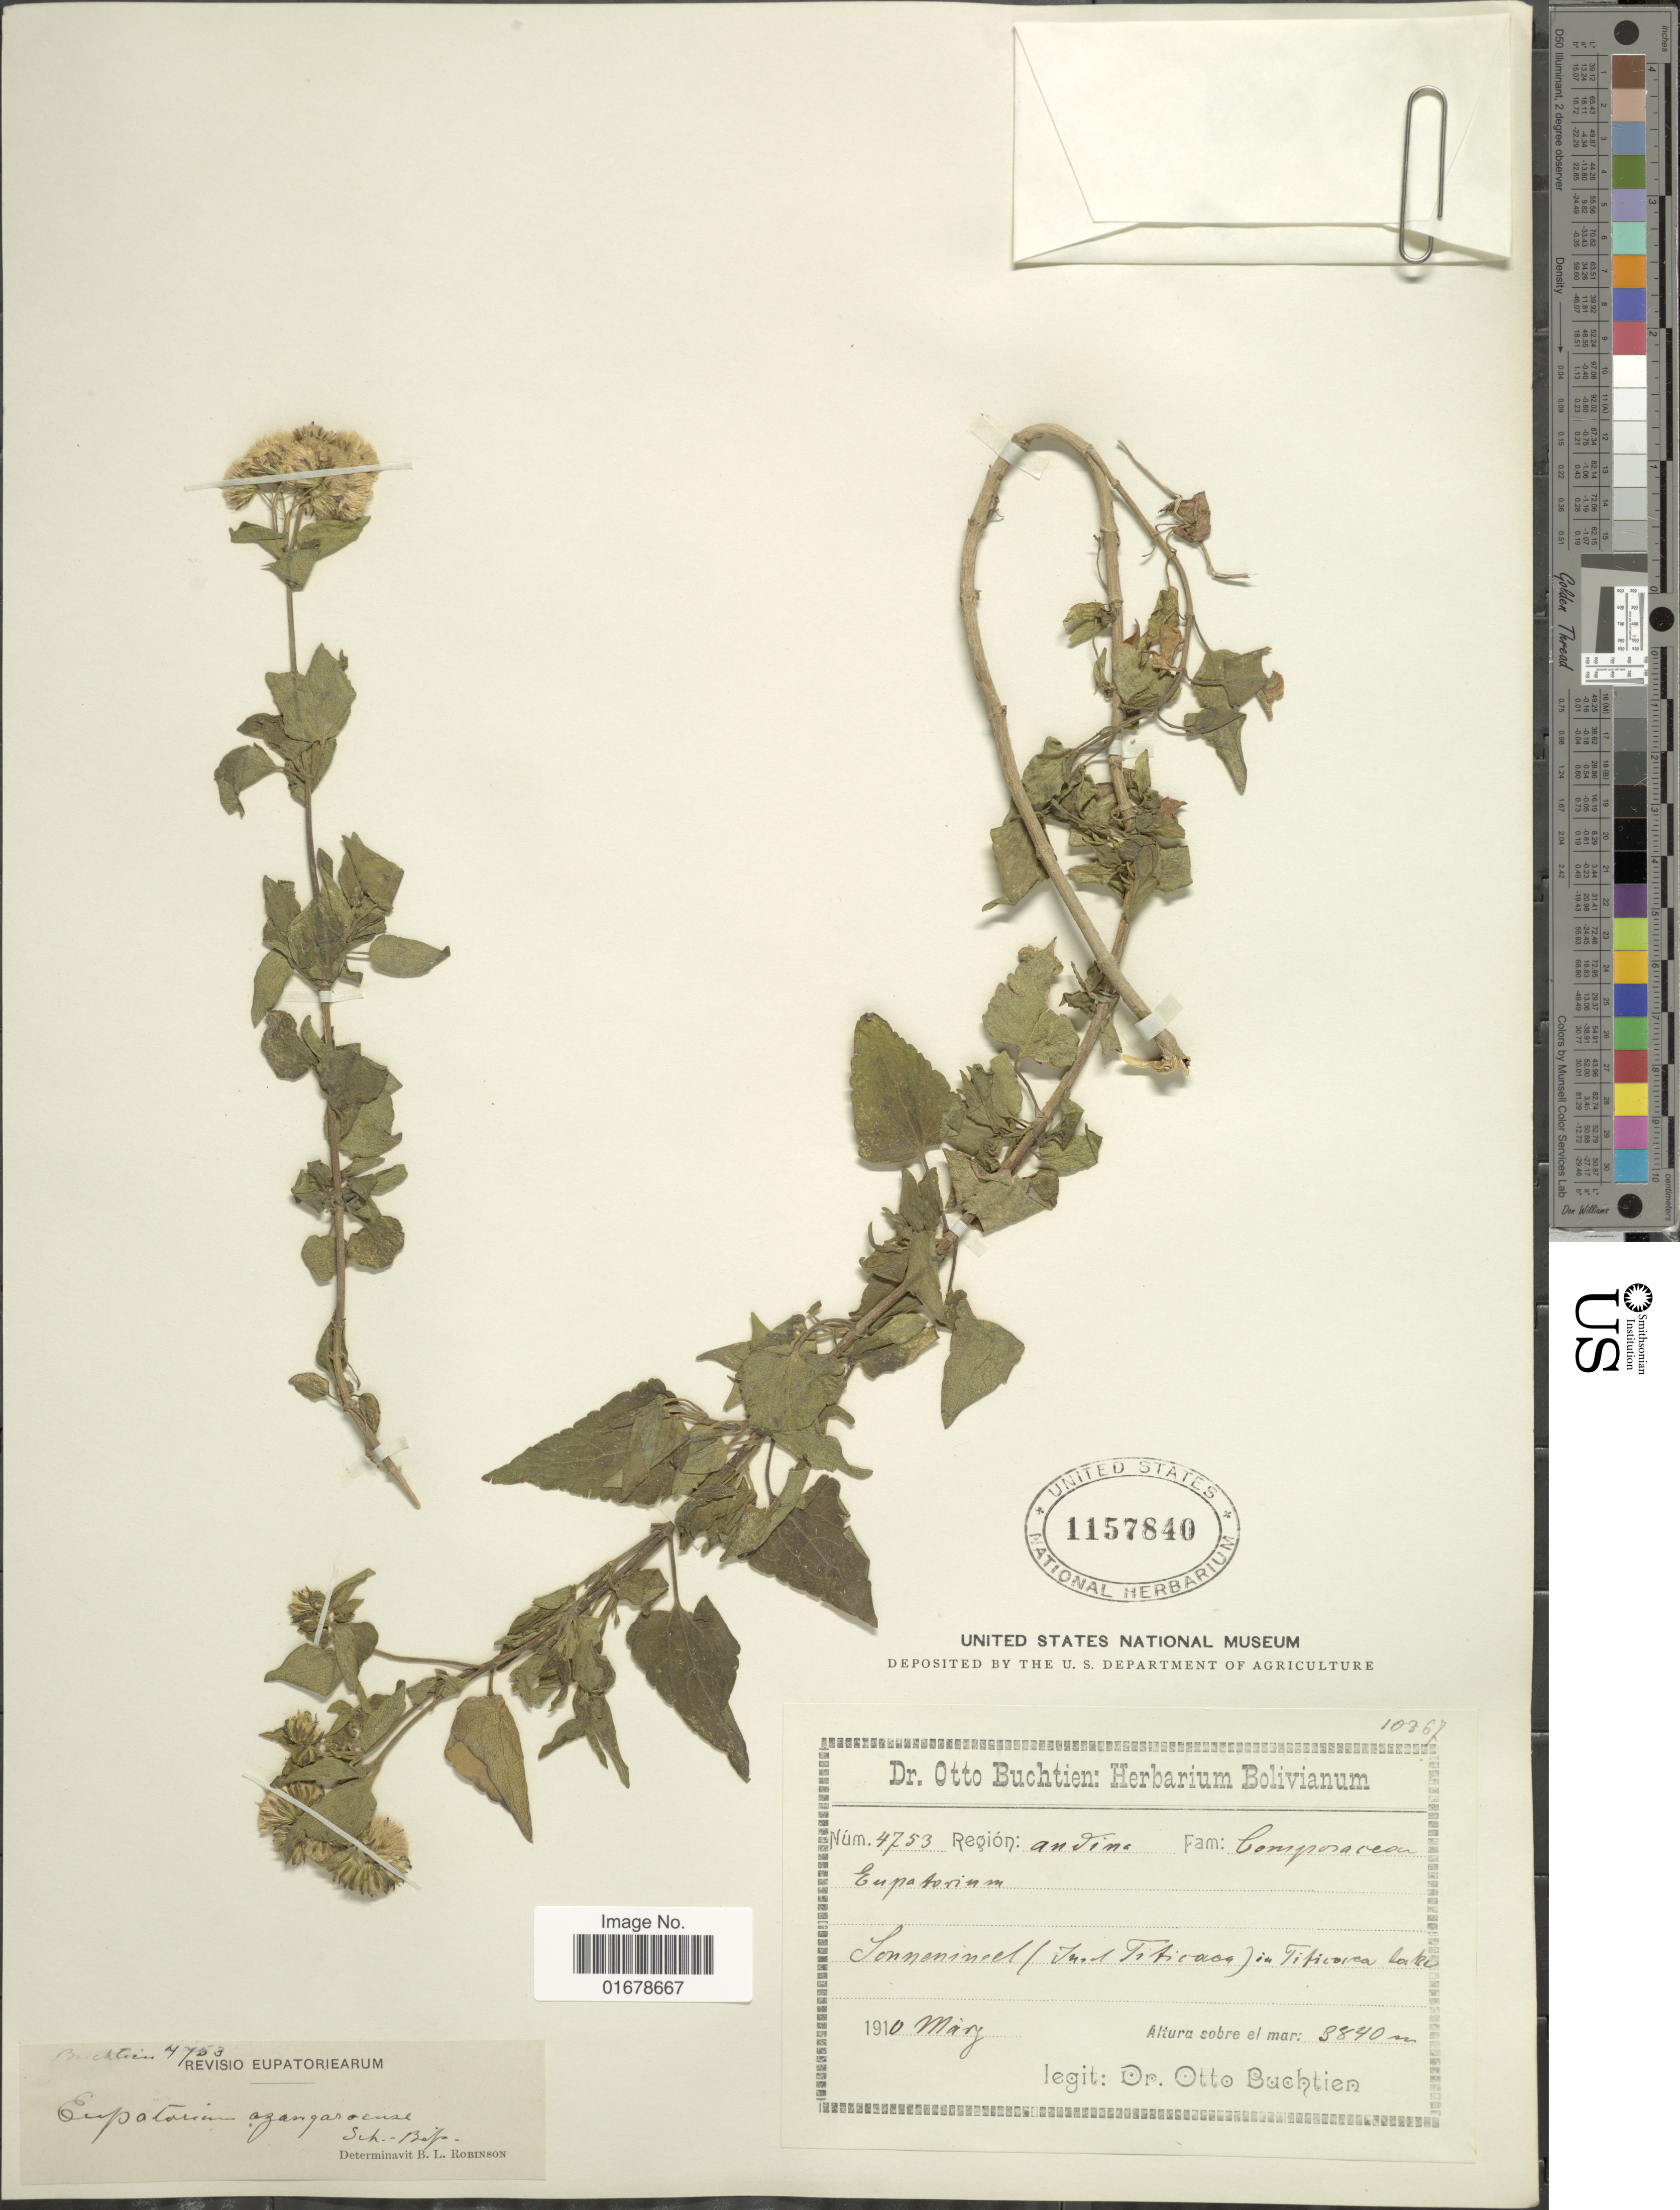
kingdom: Plantae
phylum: Tracheophyta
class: Magnoliopsida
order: Asterales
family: Asteraceae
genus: Ageratina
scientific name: Ageratina azangaroensis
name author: (Sch. Bip. ex Wedd.) R.M. King & H. Rob.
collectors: O. Buchtien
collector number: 4753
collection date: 1910-03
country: Bolivia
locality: Sonnenonsel (Ind Titicaos) in Titicarca lake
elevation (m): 3840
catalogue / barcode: US 1157840